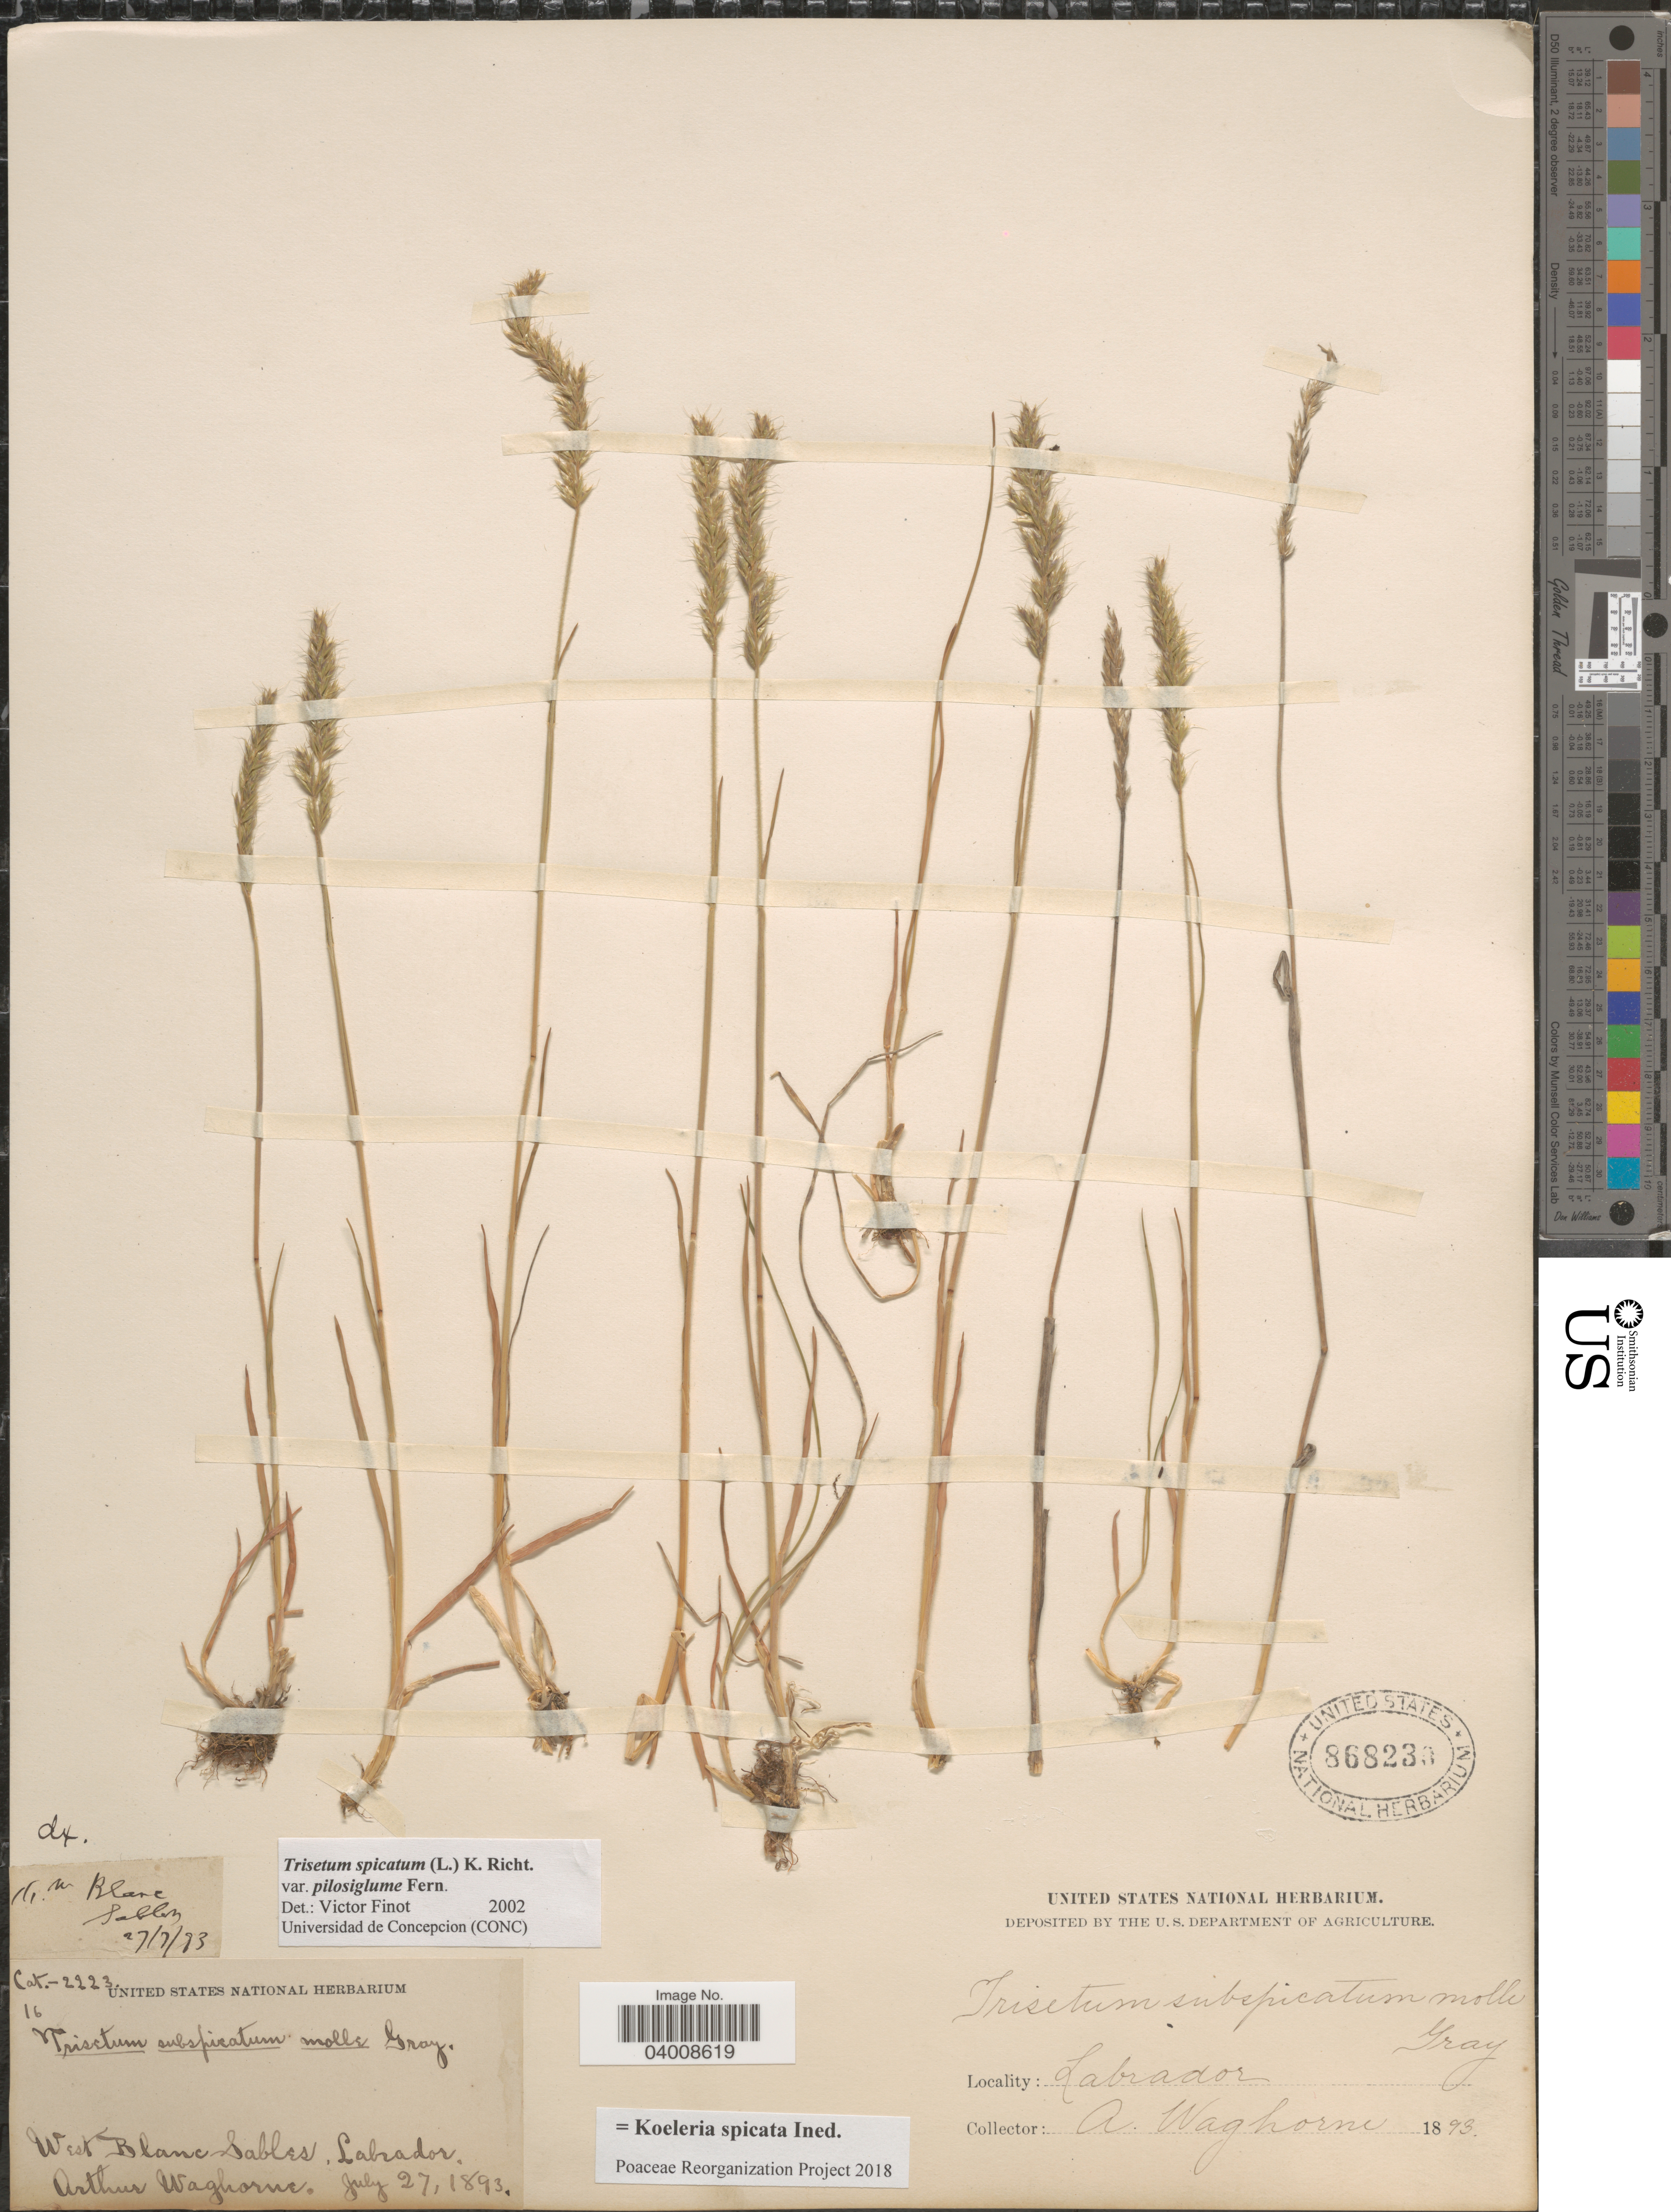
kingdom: Plantae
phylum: Tracheophyta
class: Liliopsida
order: Poales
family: Poaceae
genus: Koeleria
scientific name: Koeleria spicata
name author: (L.) Barberá et al.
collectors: A. Waghorne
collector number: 16?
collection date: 1893-07-27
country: Canada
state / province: Newfoundland and Labrador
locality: West Blanc Sables, Labrador.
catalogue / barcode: US 868230